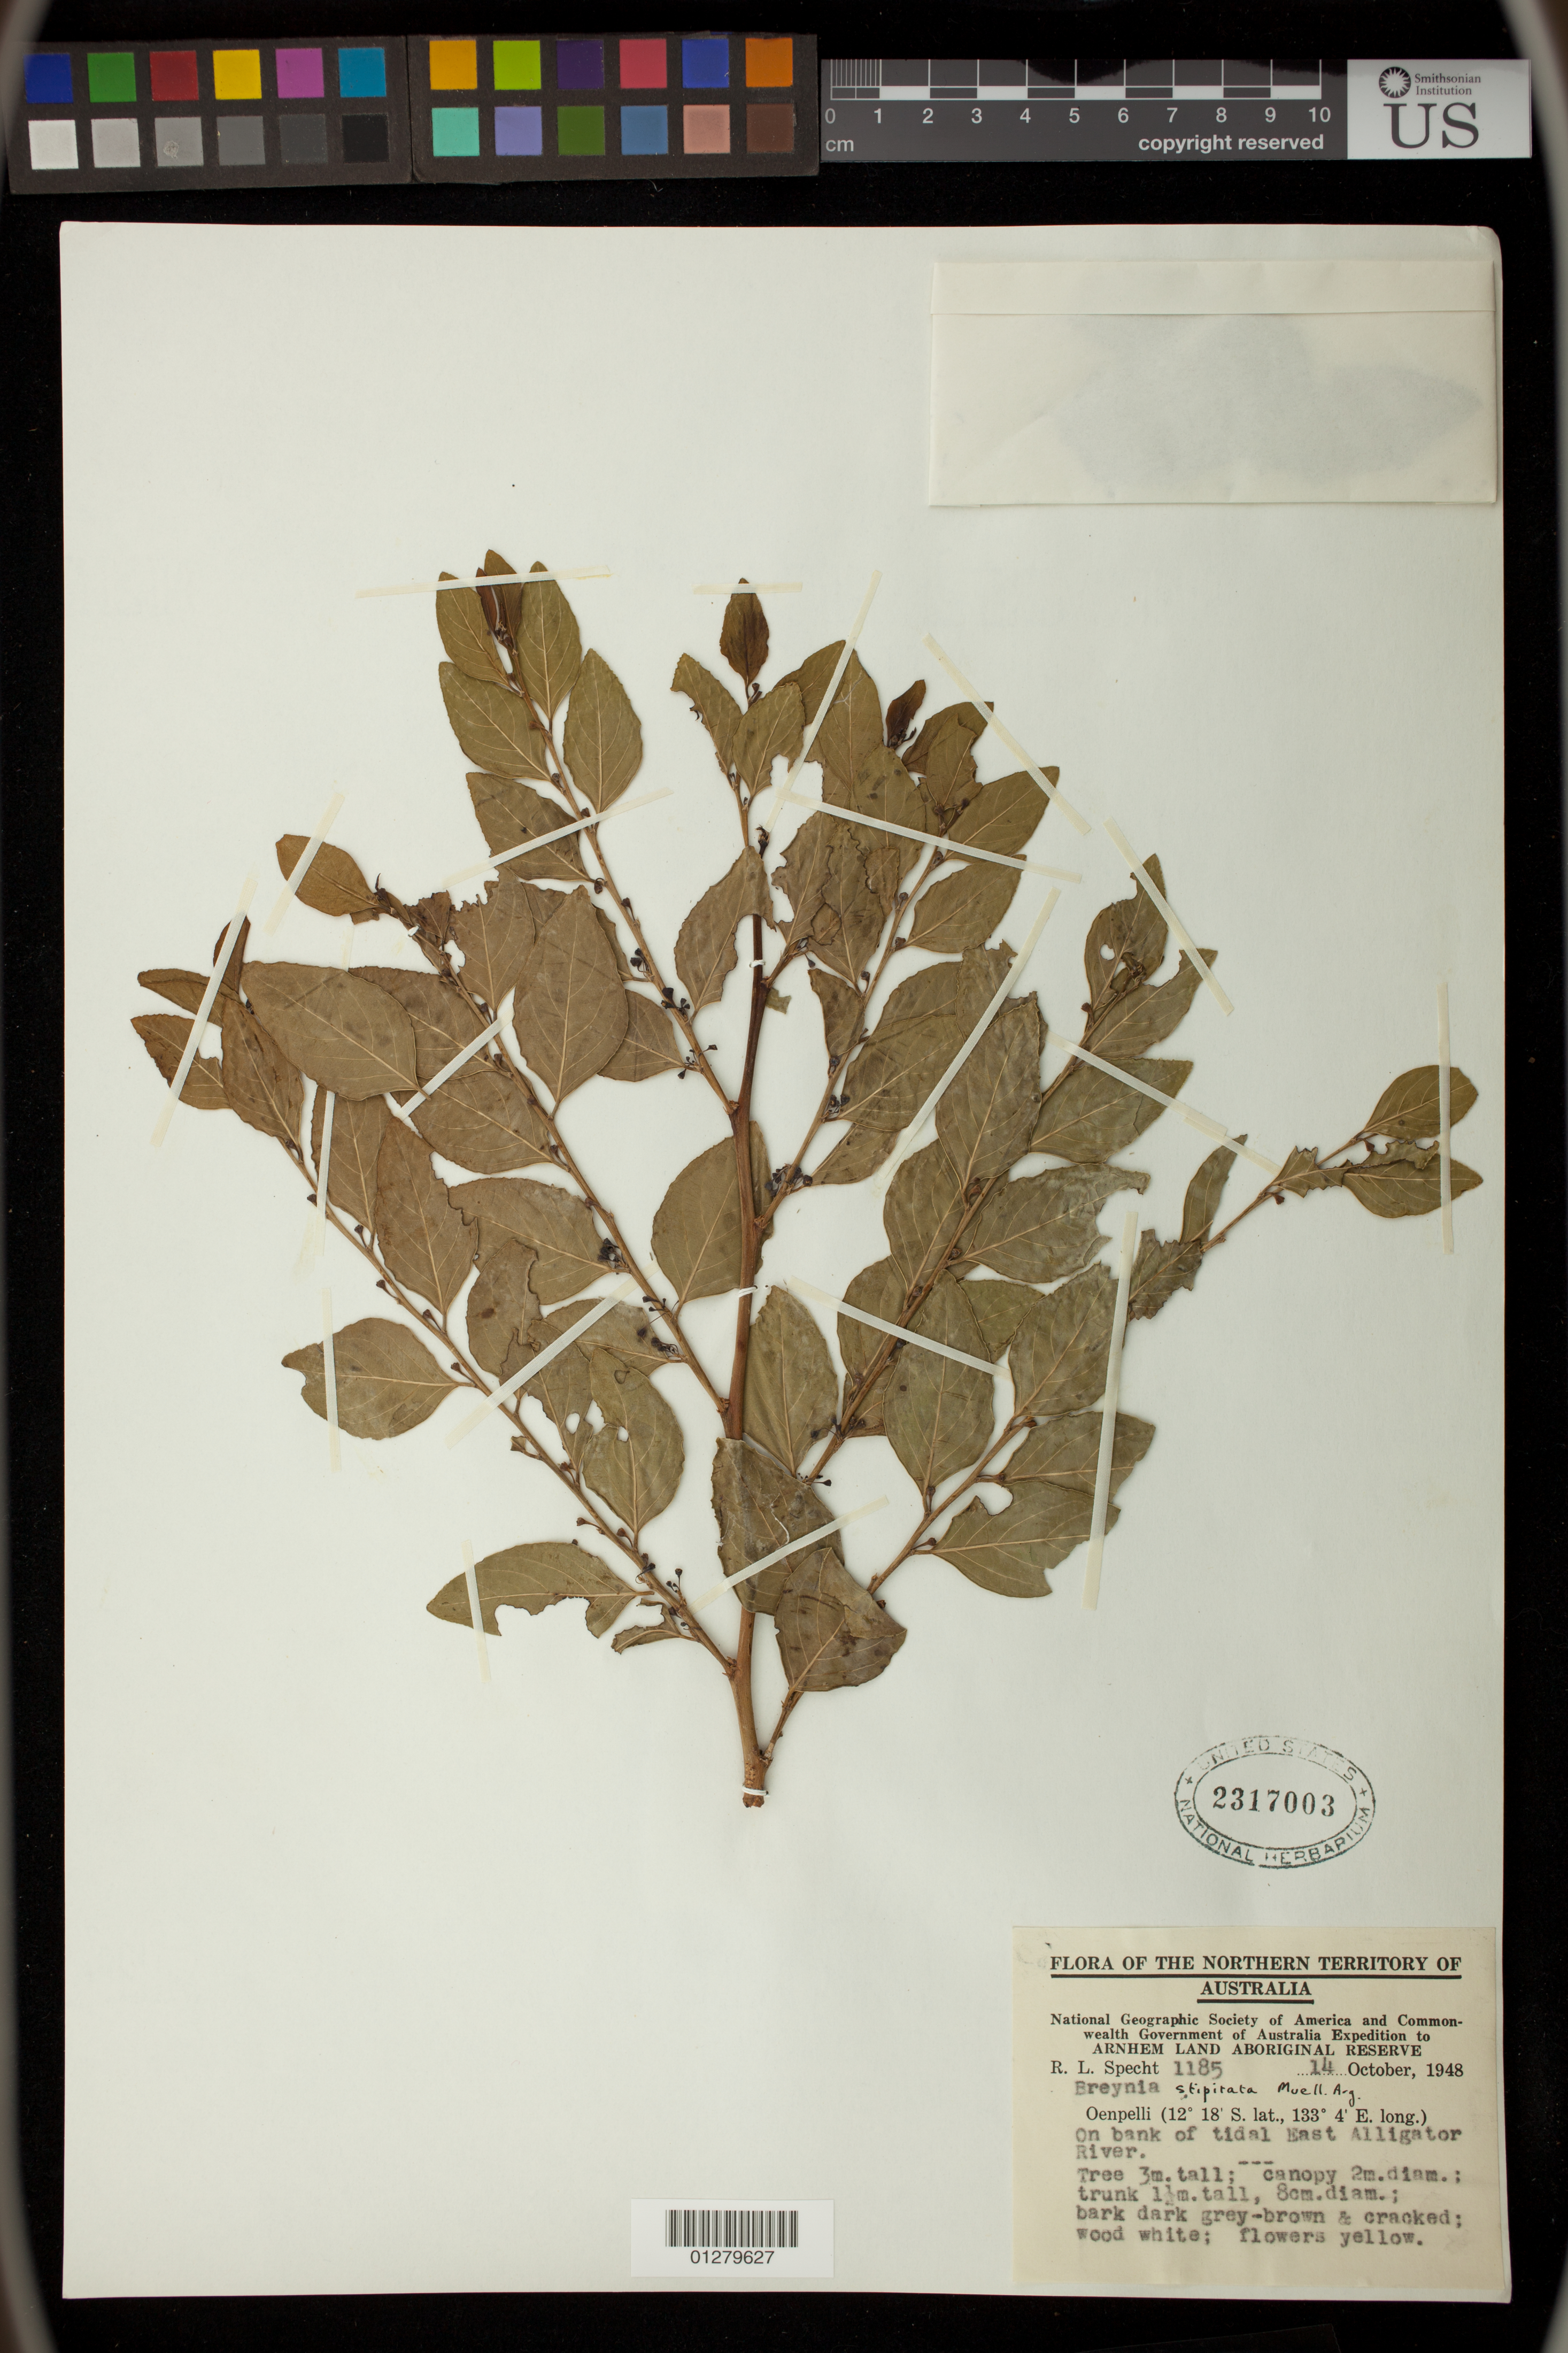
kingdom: Plantae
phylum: Tracheophyta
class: Magnoliopsida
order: Malpighiales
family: Phyllanthaceae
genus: Breynia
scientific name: Breynia stipitata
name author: Müll. Arg.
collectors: R. L. Specht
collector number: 1185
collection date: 1948-10-14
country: Australia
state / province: Northern Territory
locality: On bank of tidal East Alligator River. Oenpelli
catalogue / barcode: US 2317003